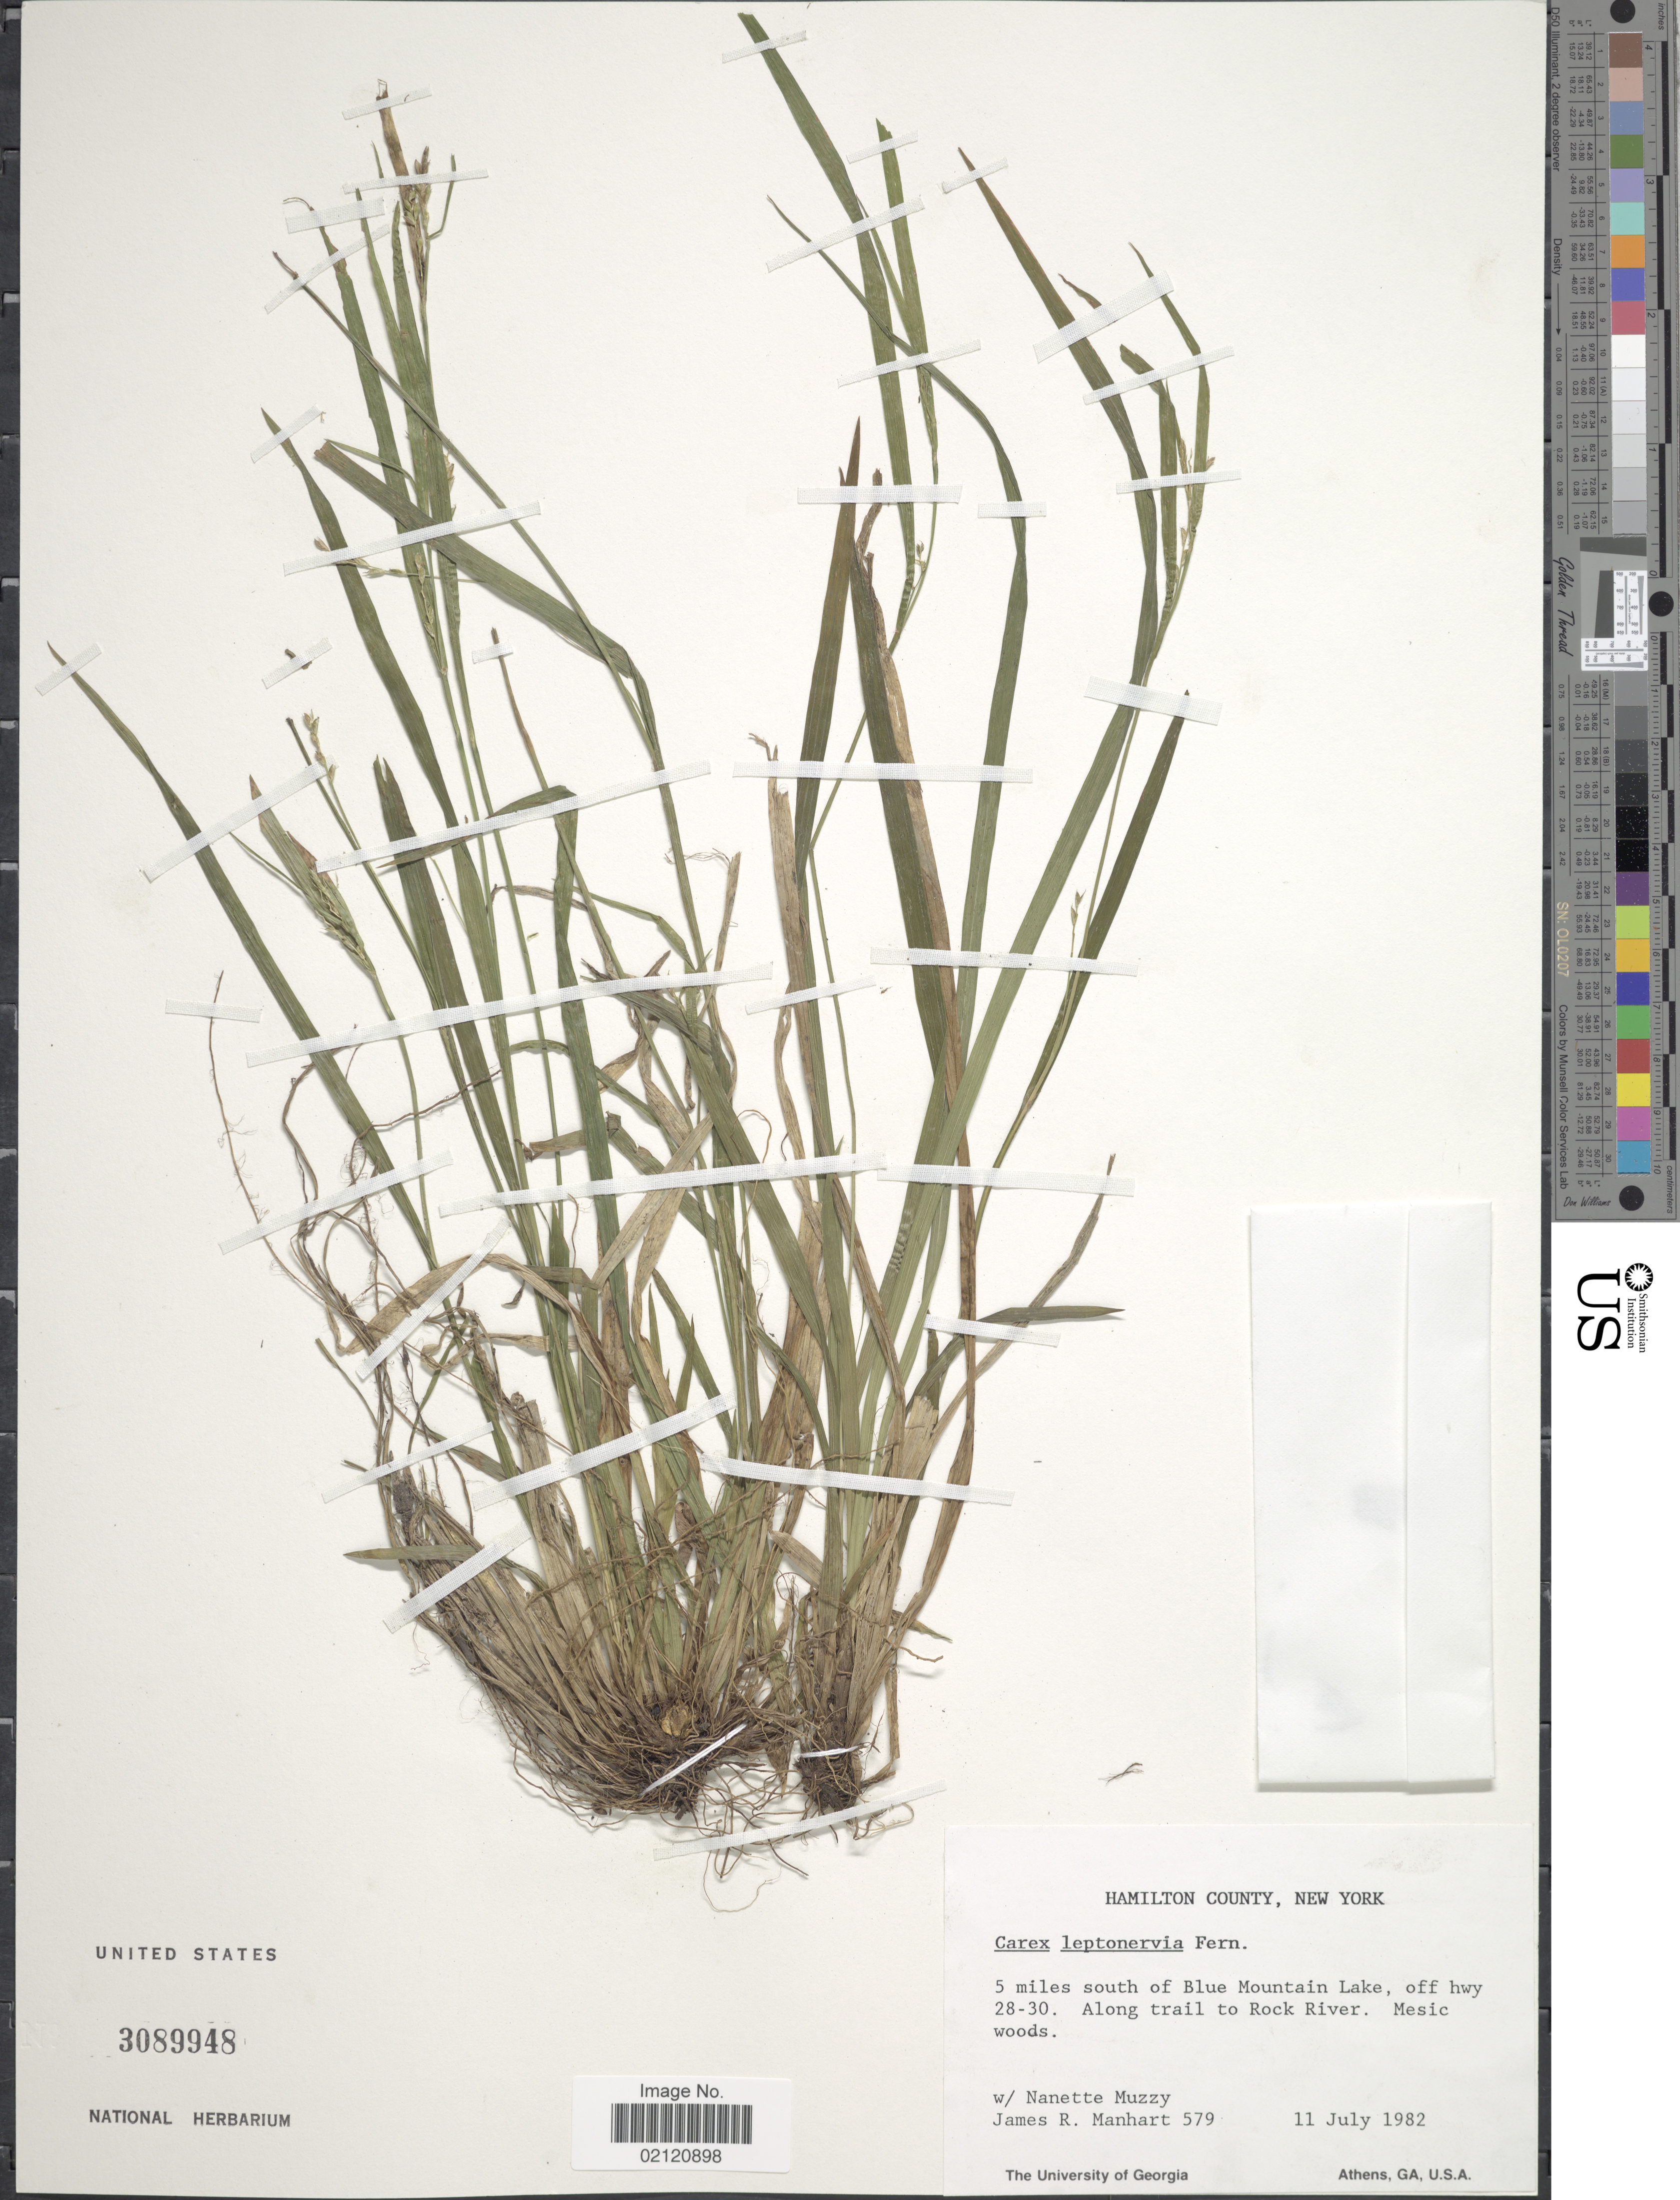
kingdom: Plantae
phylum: Tracheophyta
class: Liliopsida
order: Poales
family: Cyperaceae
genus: Carex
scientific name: Carex leptonervia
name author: (Fernald) Fernald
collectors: J. Manhart & N. Muzzy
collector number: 579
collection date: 1982-07-11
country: United States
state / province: New York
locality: Hamilton County, 5 miles south of Blue Mountain Lake, off hwy 28-30. Along trail to Rock River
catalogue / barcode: US 3089948